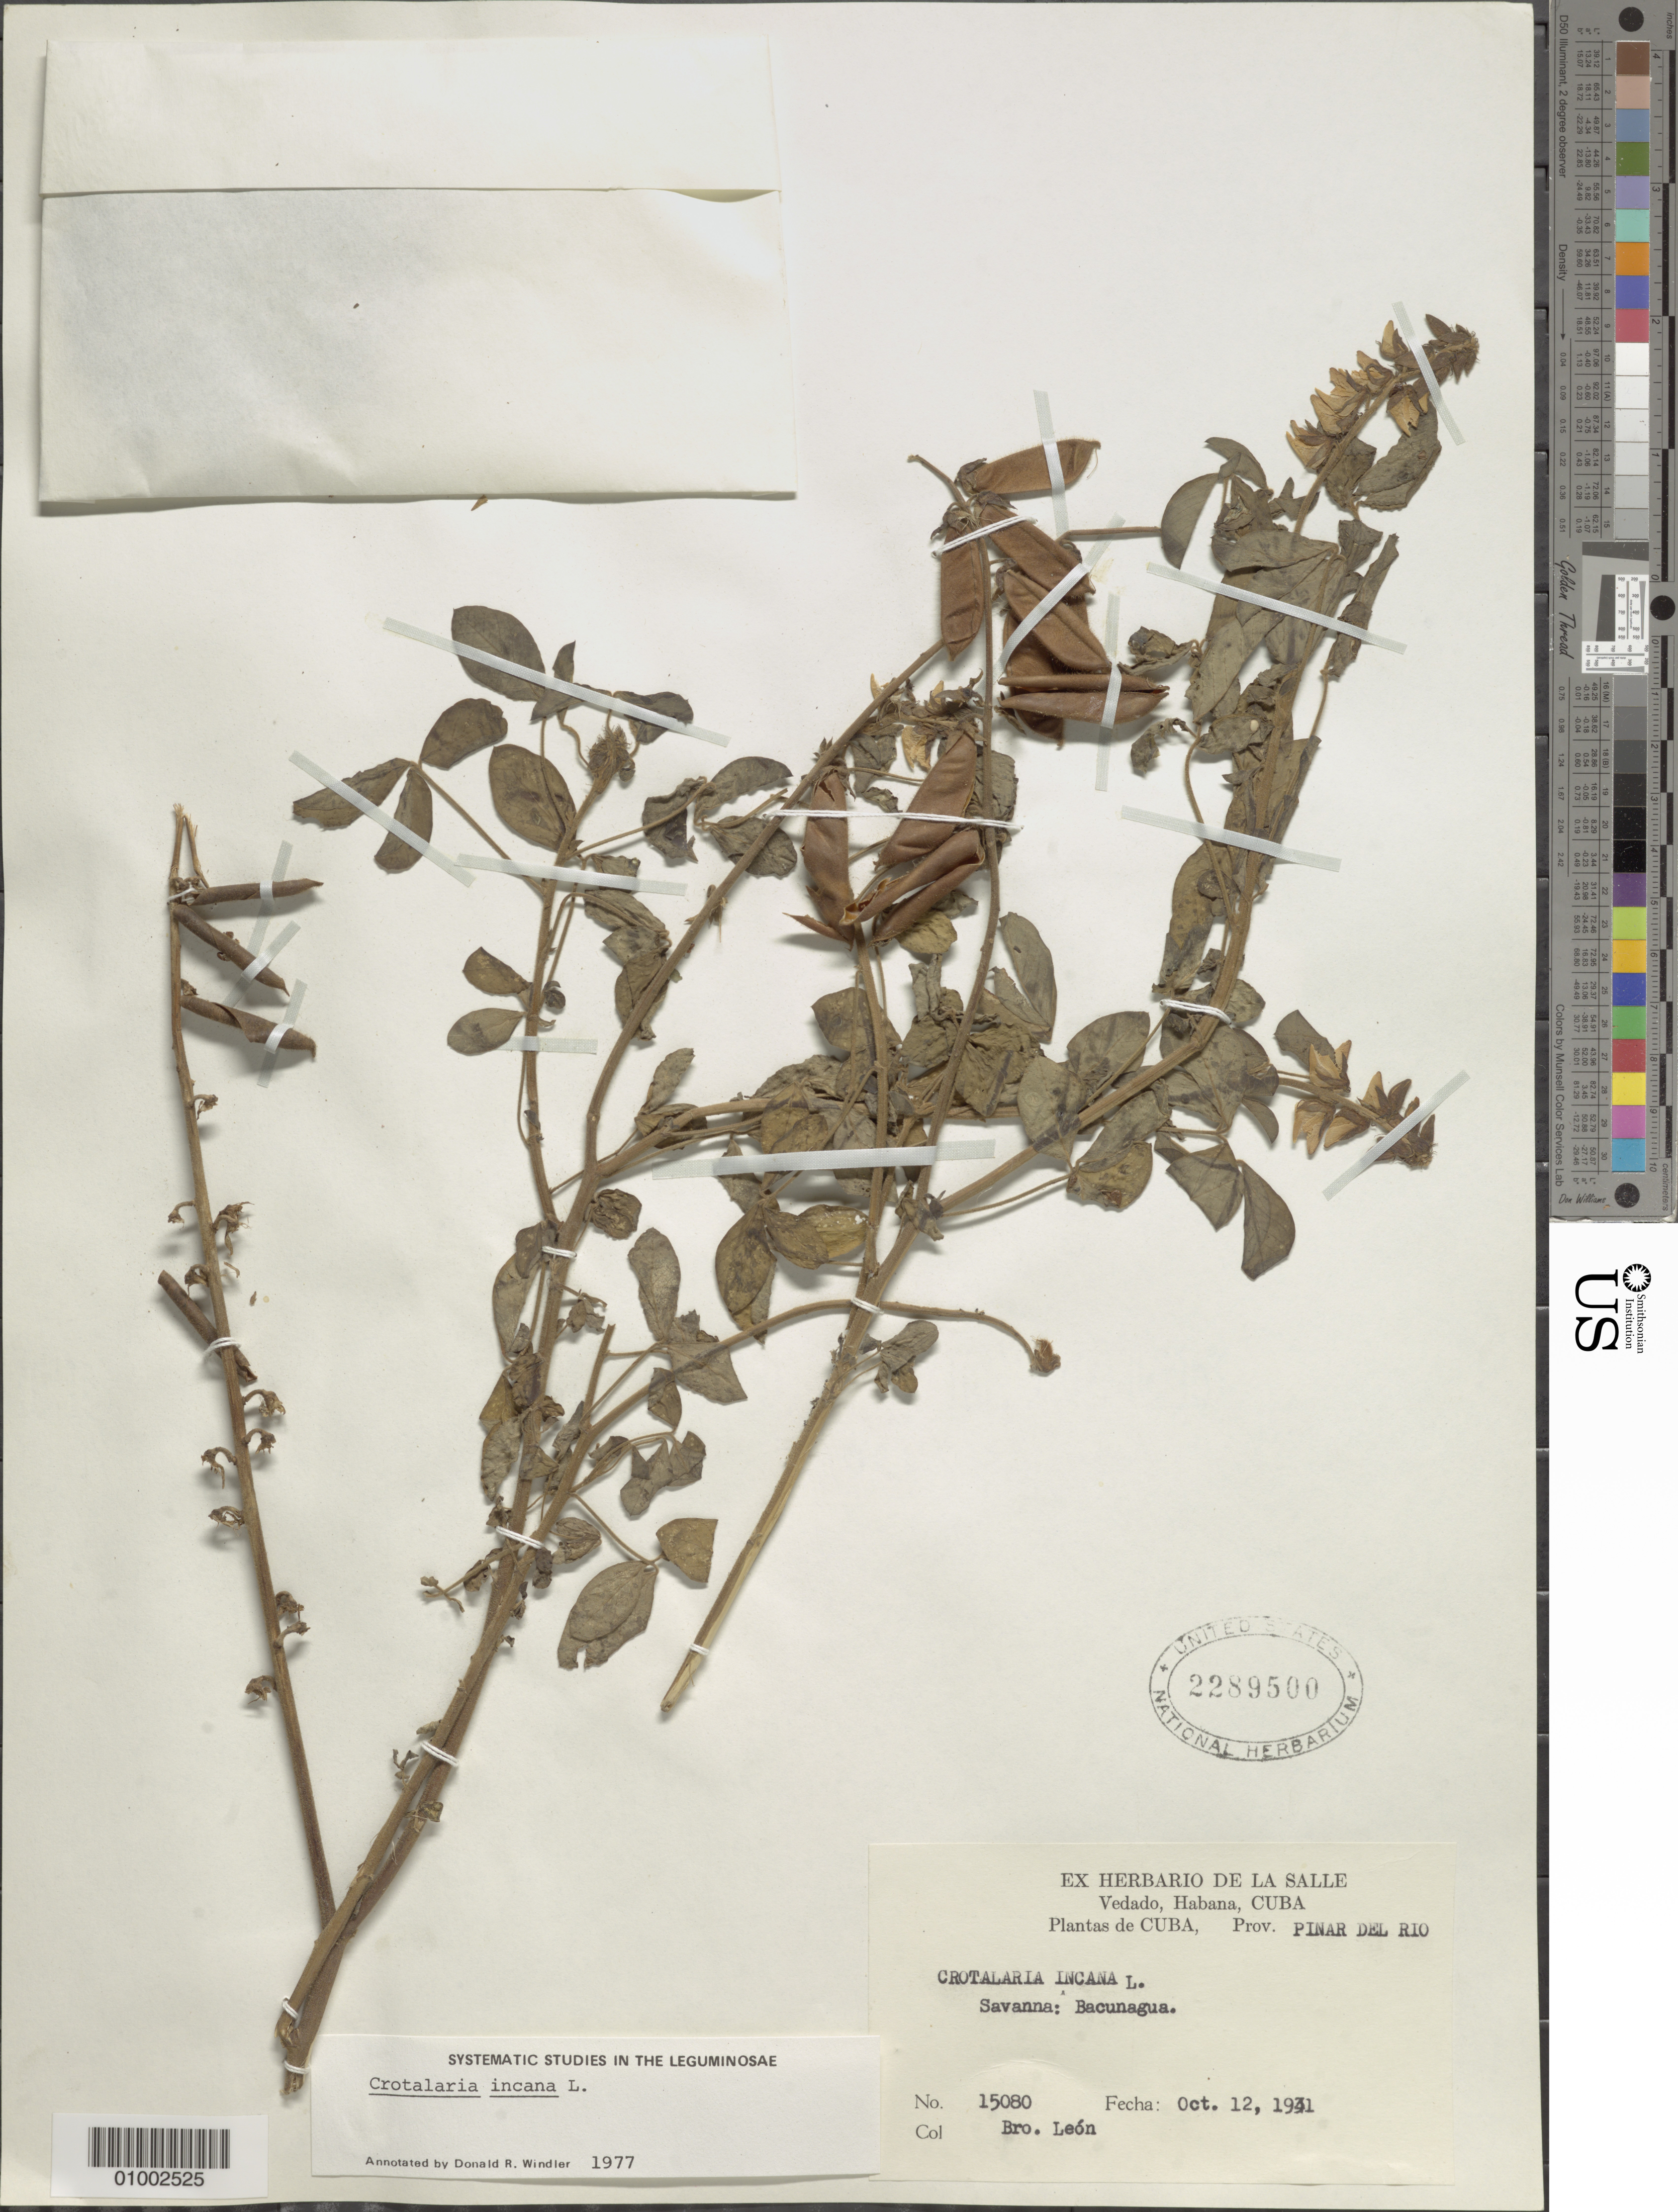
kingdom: Plantae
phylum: Tracheophyta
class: Magnoliopsida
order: Fabales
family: Fabaceae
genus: Crotalaria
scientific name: Crotalaria incana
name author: L.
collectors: Bro. León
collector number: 15080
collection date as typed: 12 Oct 1931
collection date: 1931-10-12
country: Cuba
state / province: Pinar del Rio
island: Cuba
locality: Savanna: Bacunagua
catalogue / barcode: US 2289500